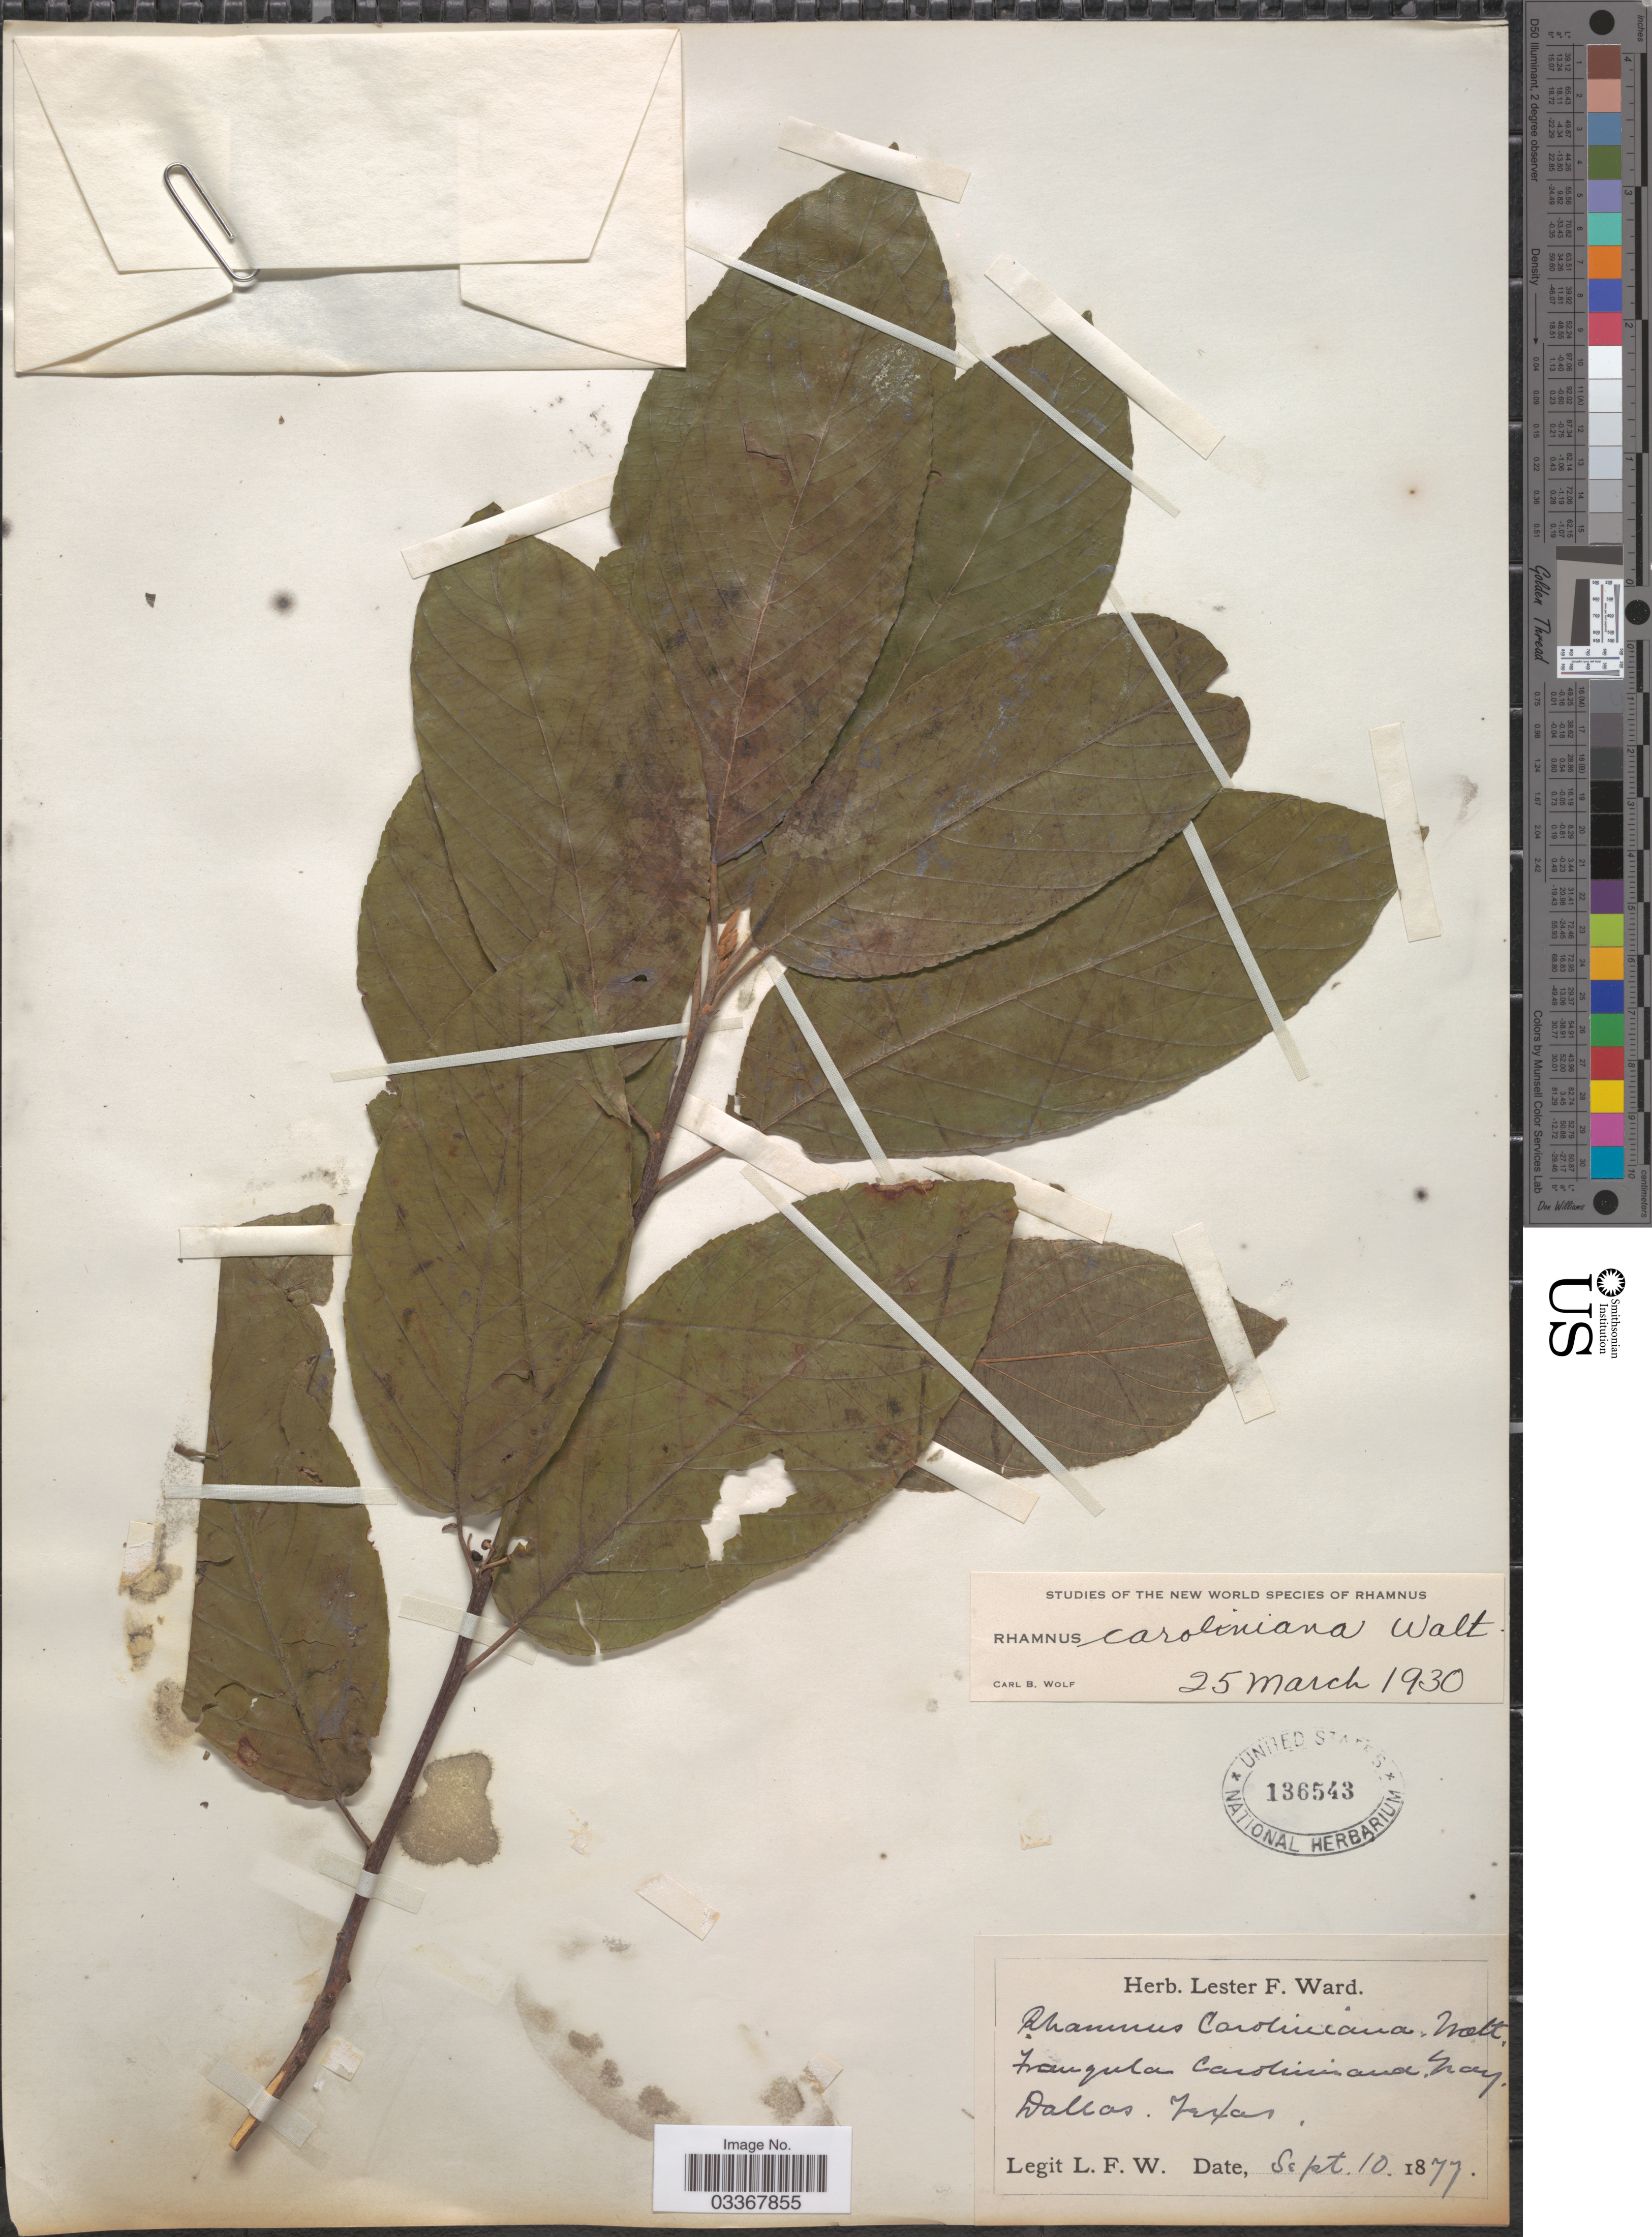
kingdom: Plantae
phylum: Tracheophyta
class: Magnoliopsida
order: Rosales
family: Rhamnaceae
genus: Frangula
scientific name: Frangula caroliniana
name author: (Walter) A. Gray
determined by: Strong, Mark T., (BOT), Smithsonian Institution - National Museum of Natural History (UNITED STATES)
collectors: L. F. Ward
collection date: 1877-09-10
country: United States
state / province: Texas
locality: Dallas.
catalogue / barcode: US 136543